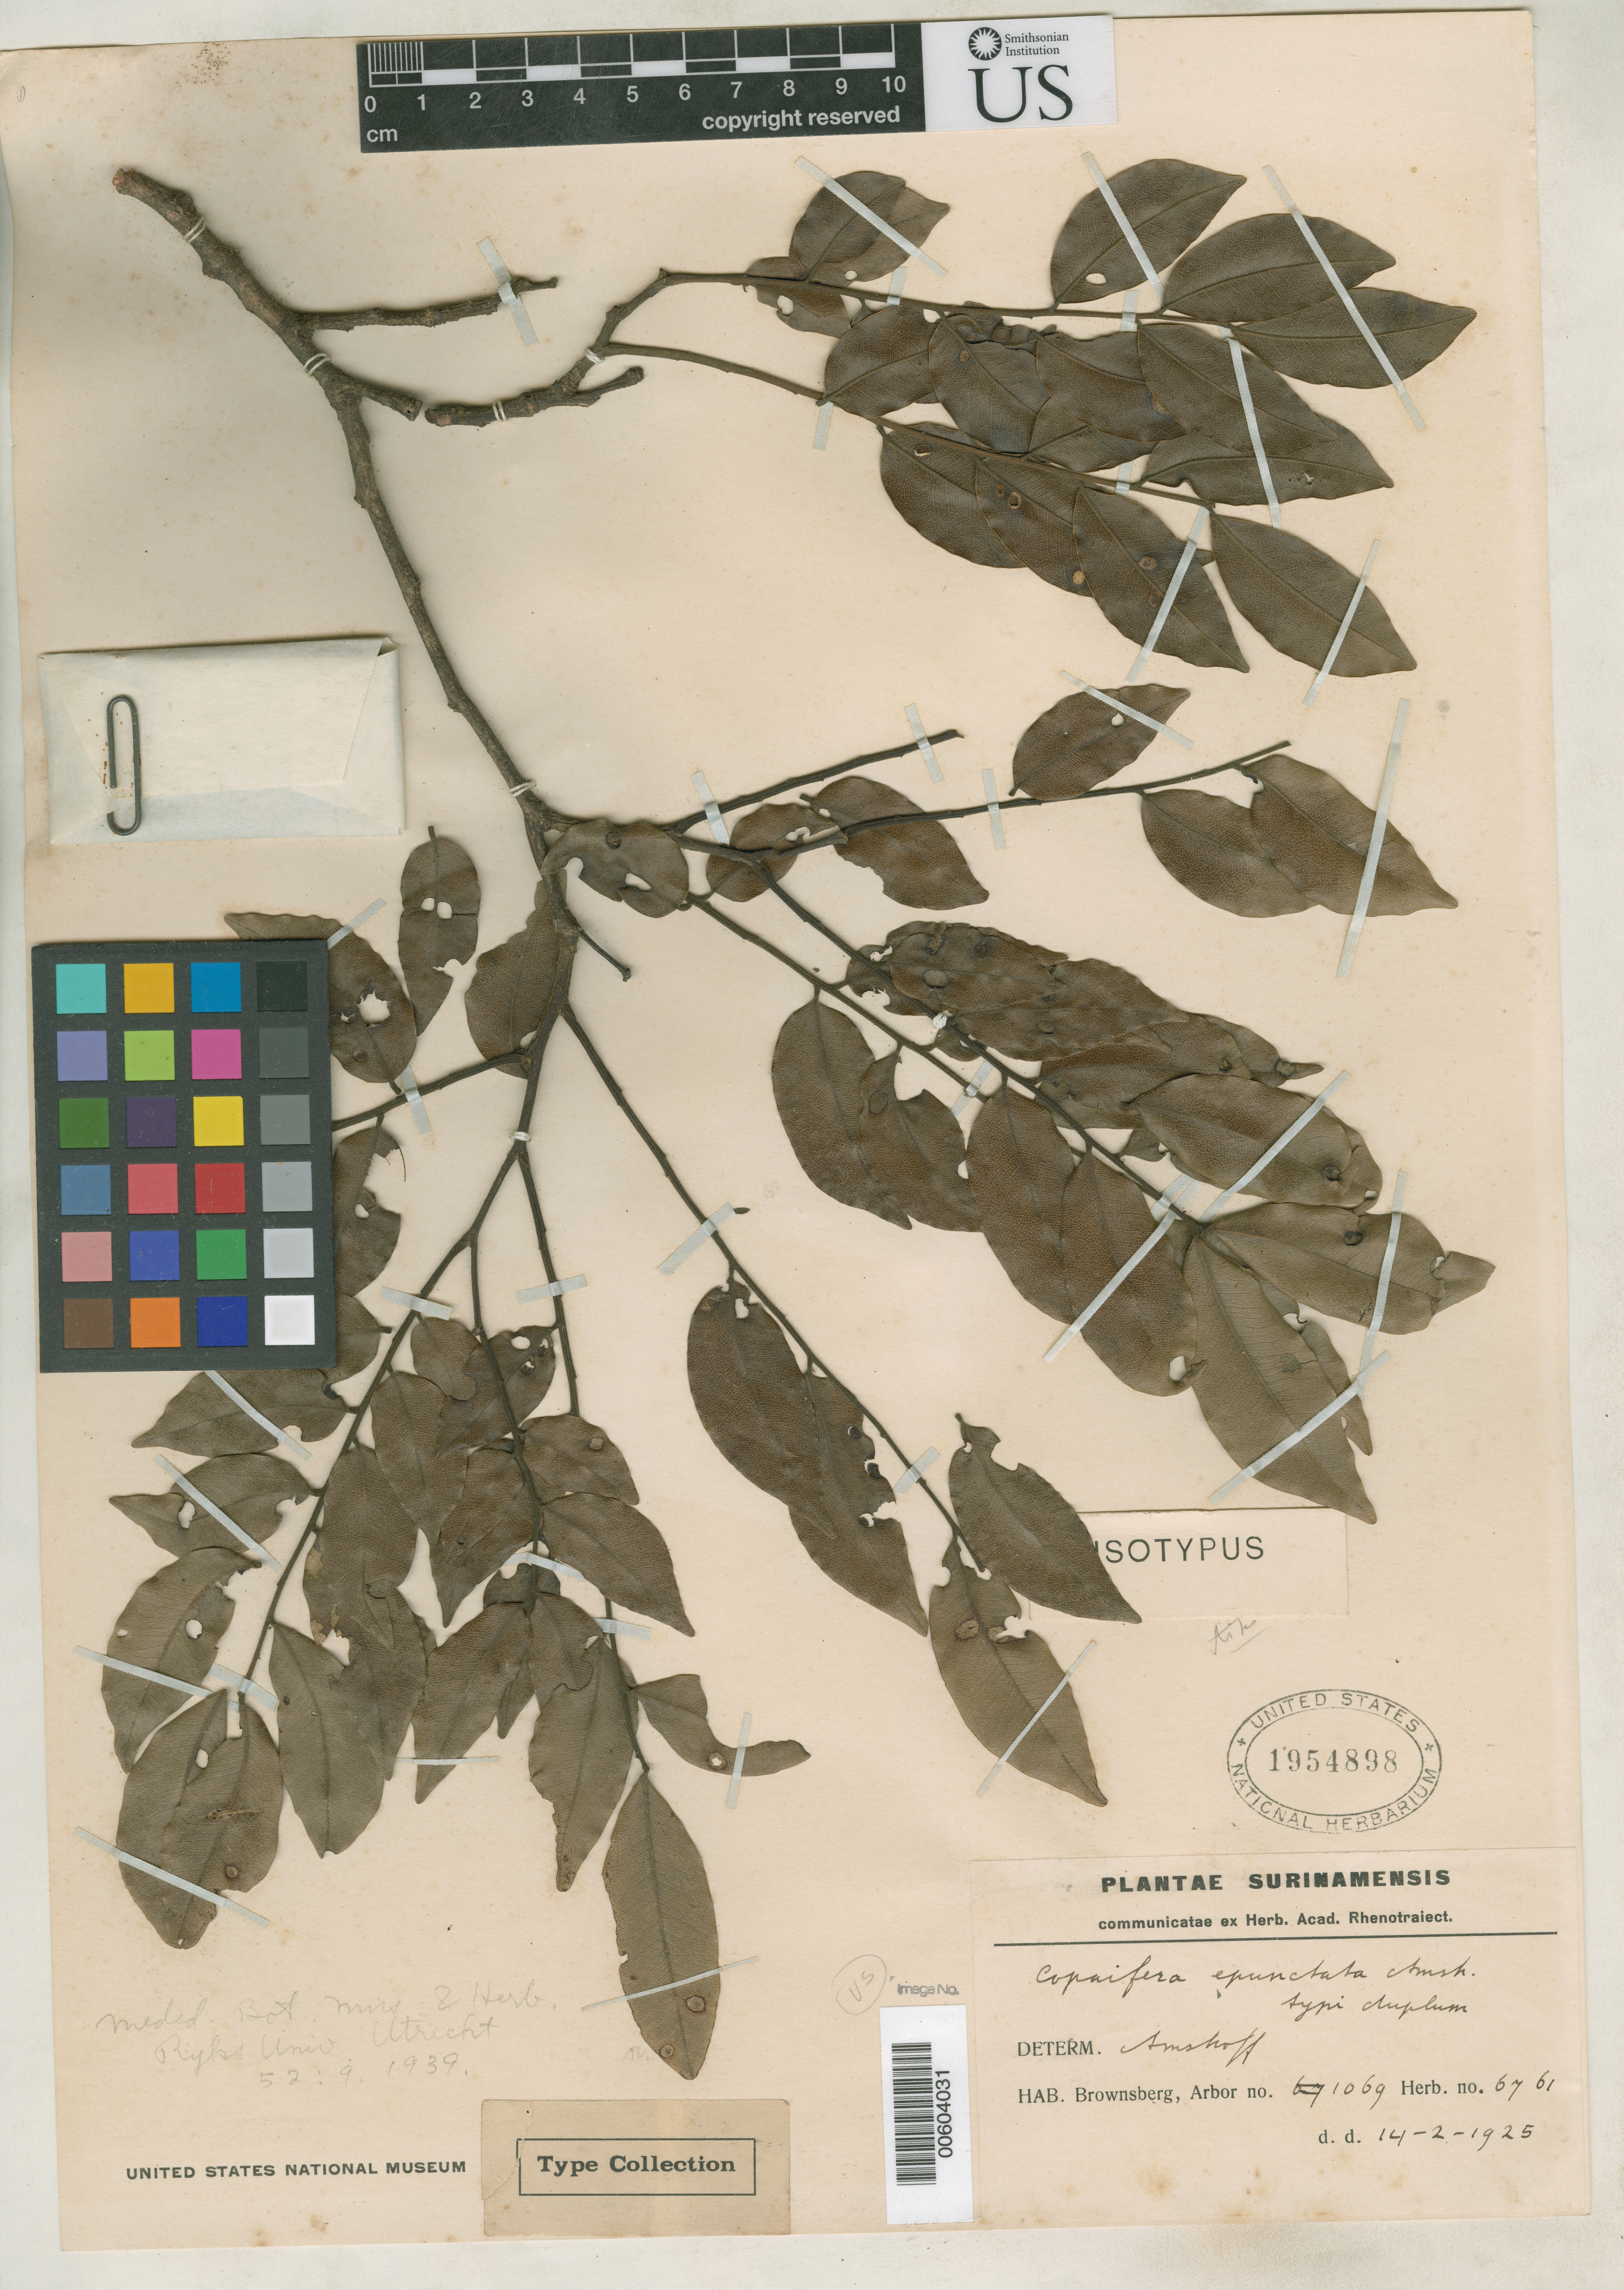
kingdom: Plantae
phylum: Tracheophyta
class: Magnoliopsida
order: Fabales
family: Fabaceae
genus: Copaifera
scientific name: Copaifera epunctata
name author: Amshoff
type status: Isotype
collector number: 6761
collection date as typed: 14 Feb 1925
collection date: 1925-02-14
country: Suriname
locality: Brownsberg.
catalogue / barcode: US 1954898